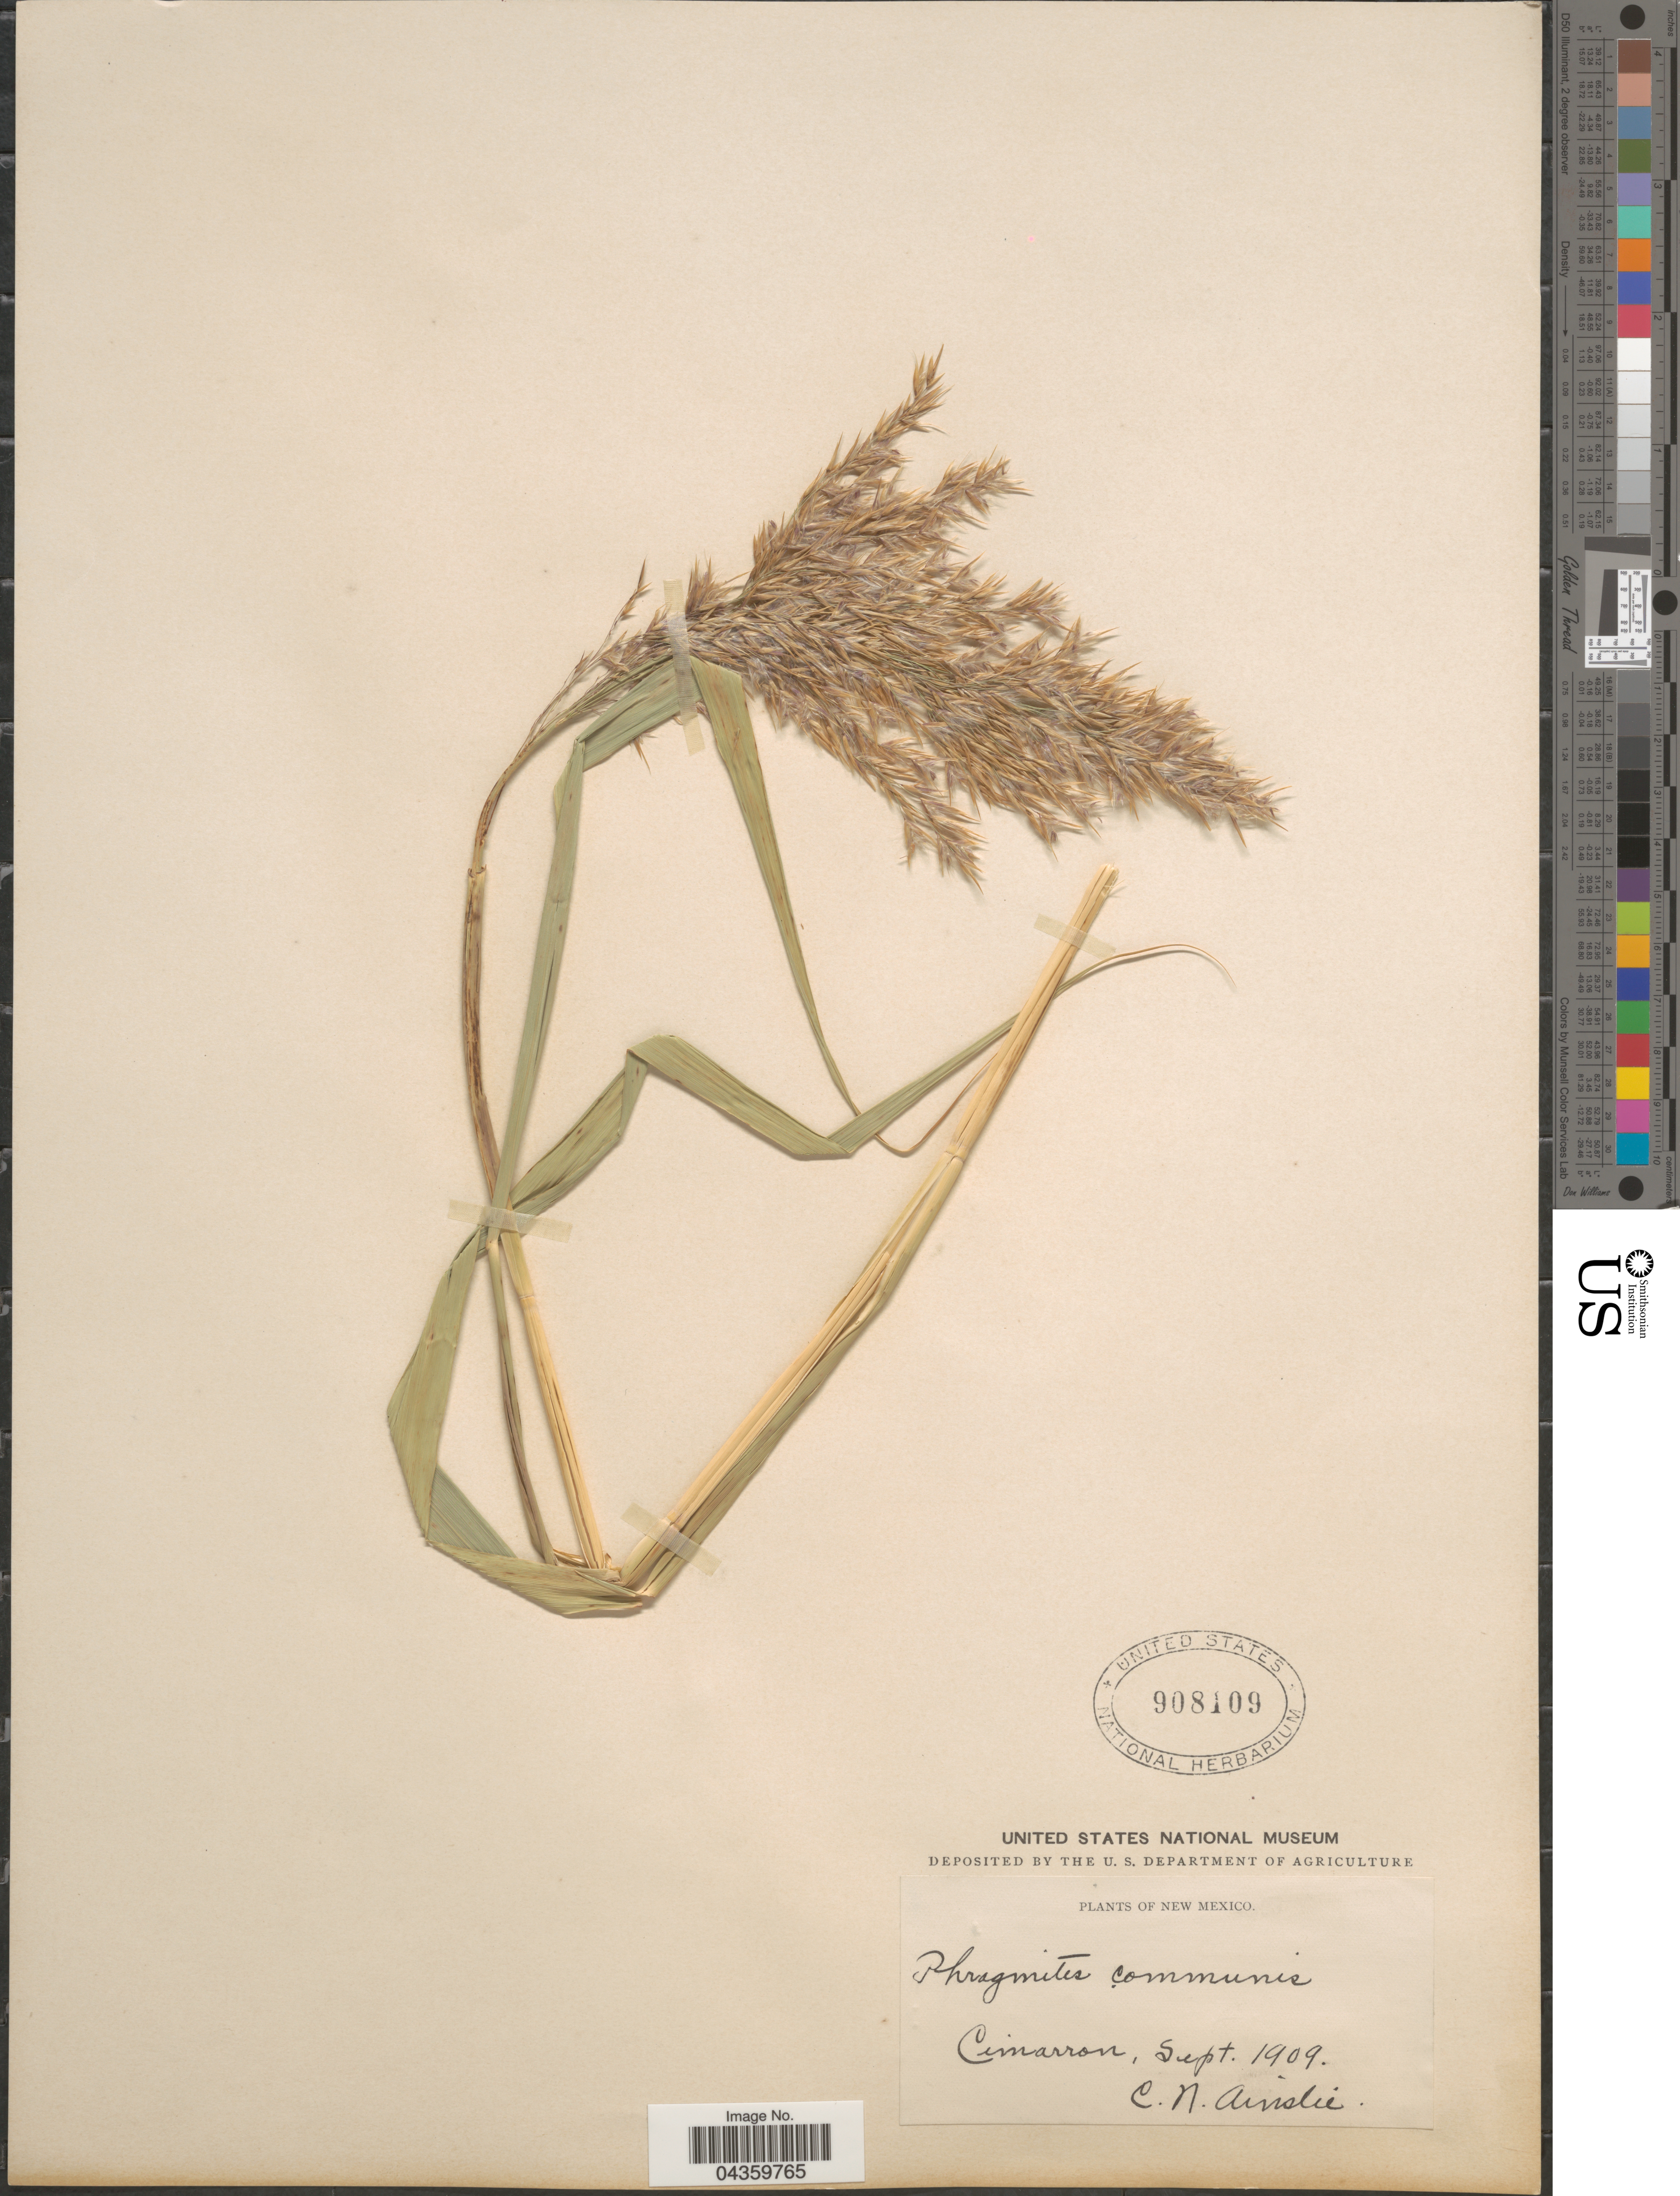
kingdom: Plantae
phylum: Tracheophyta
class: Liliopsida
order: Poales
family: Poaceae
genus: Phragmites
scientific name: Phragmites australis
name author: (Cav.) Trin. ex Steud.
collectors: C. N. Ainslee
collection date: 1909-09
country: United States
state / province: New Mexico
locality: Cimarron.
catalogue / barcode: US 908109